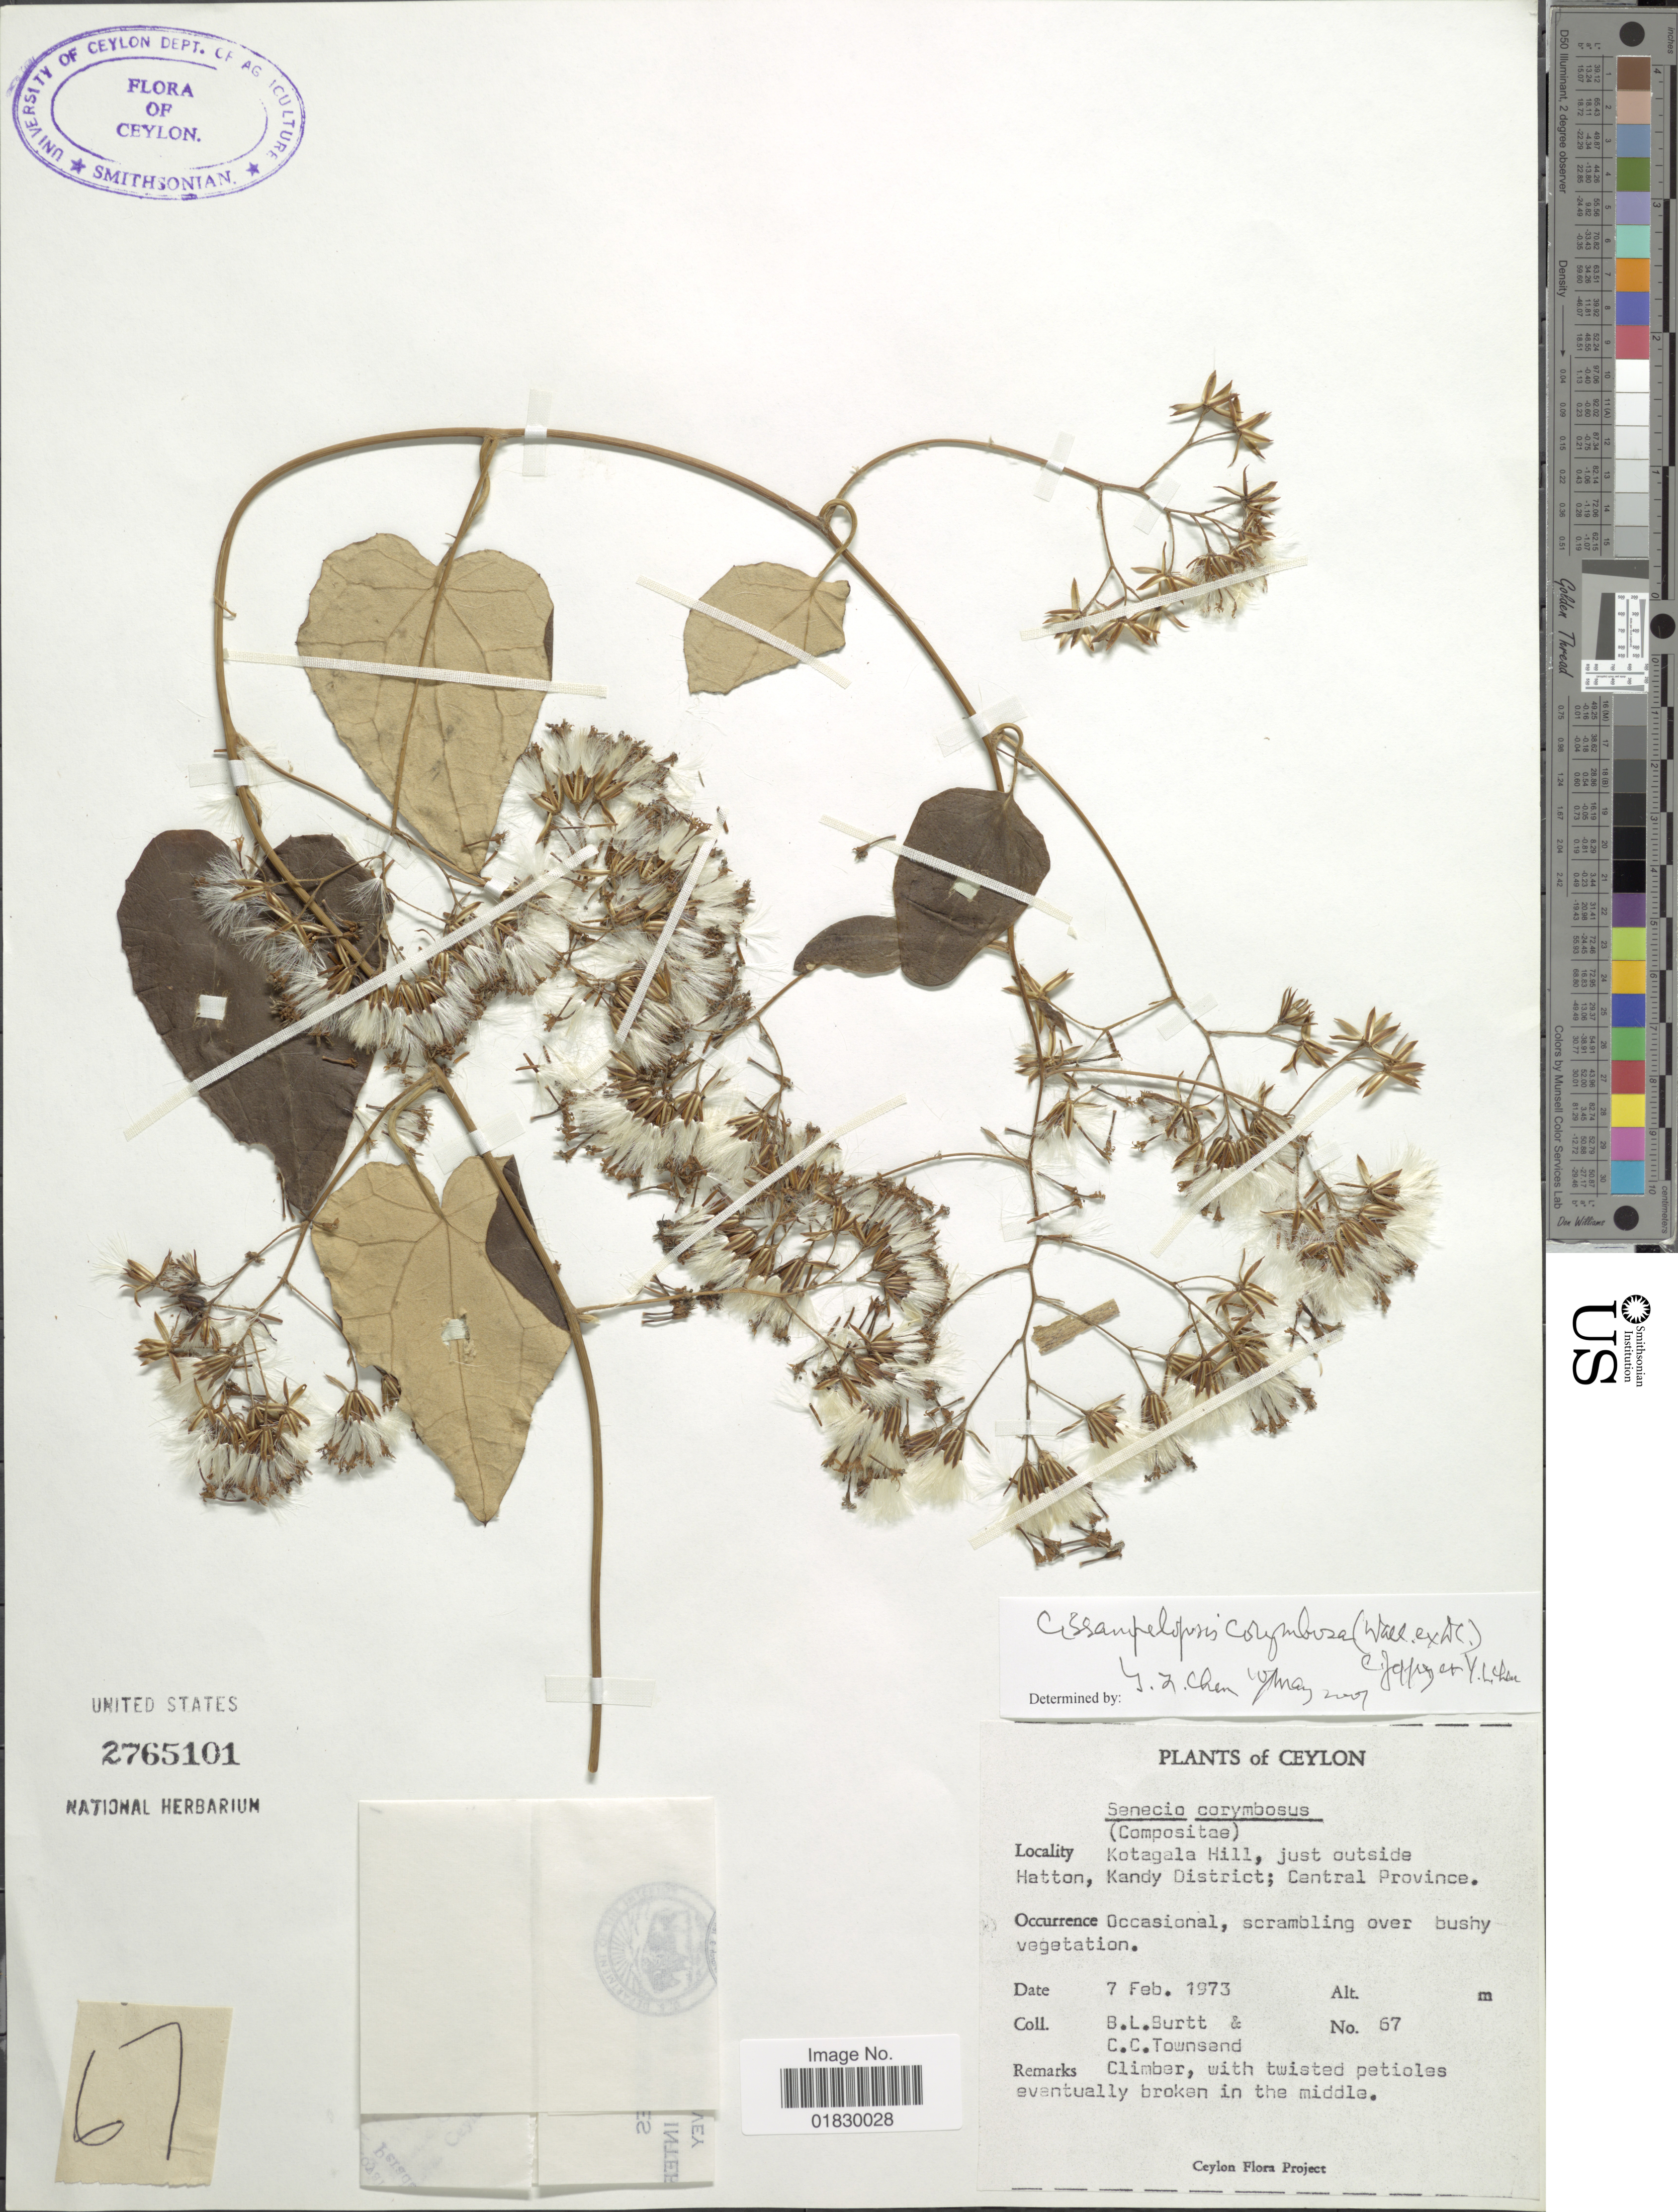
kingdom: Plantae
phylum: Tracheophyta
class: Magnoliopsida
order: Asterales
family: Asteraceae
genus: Cissampelopsis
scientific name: Cissampelopsis corymbosa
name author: (Wall. ex DC.) C. Jeffrey & Y.L. Chen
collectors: B. Gurtt & C. C. Townsend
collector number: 67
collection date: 1973-02-07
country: Sri Lanka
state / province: Central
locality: Ceylon, Kotagala Hill, just outside Hatton, Kandy District, Central Province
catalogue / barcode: US 2765101